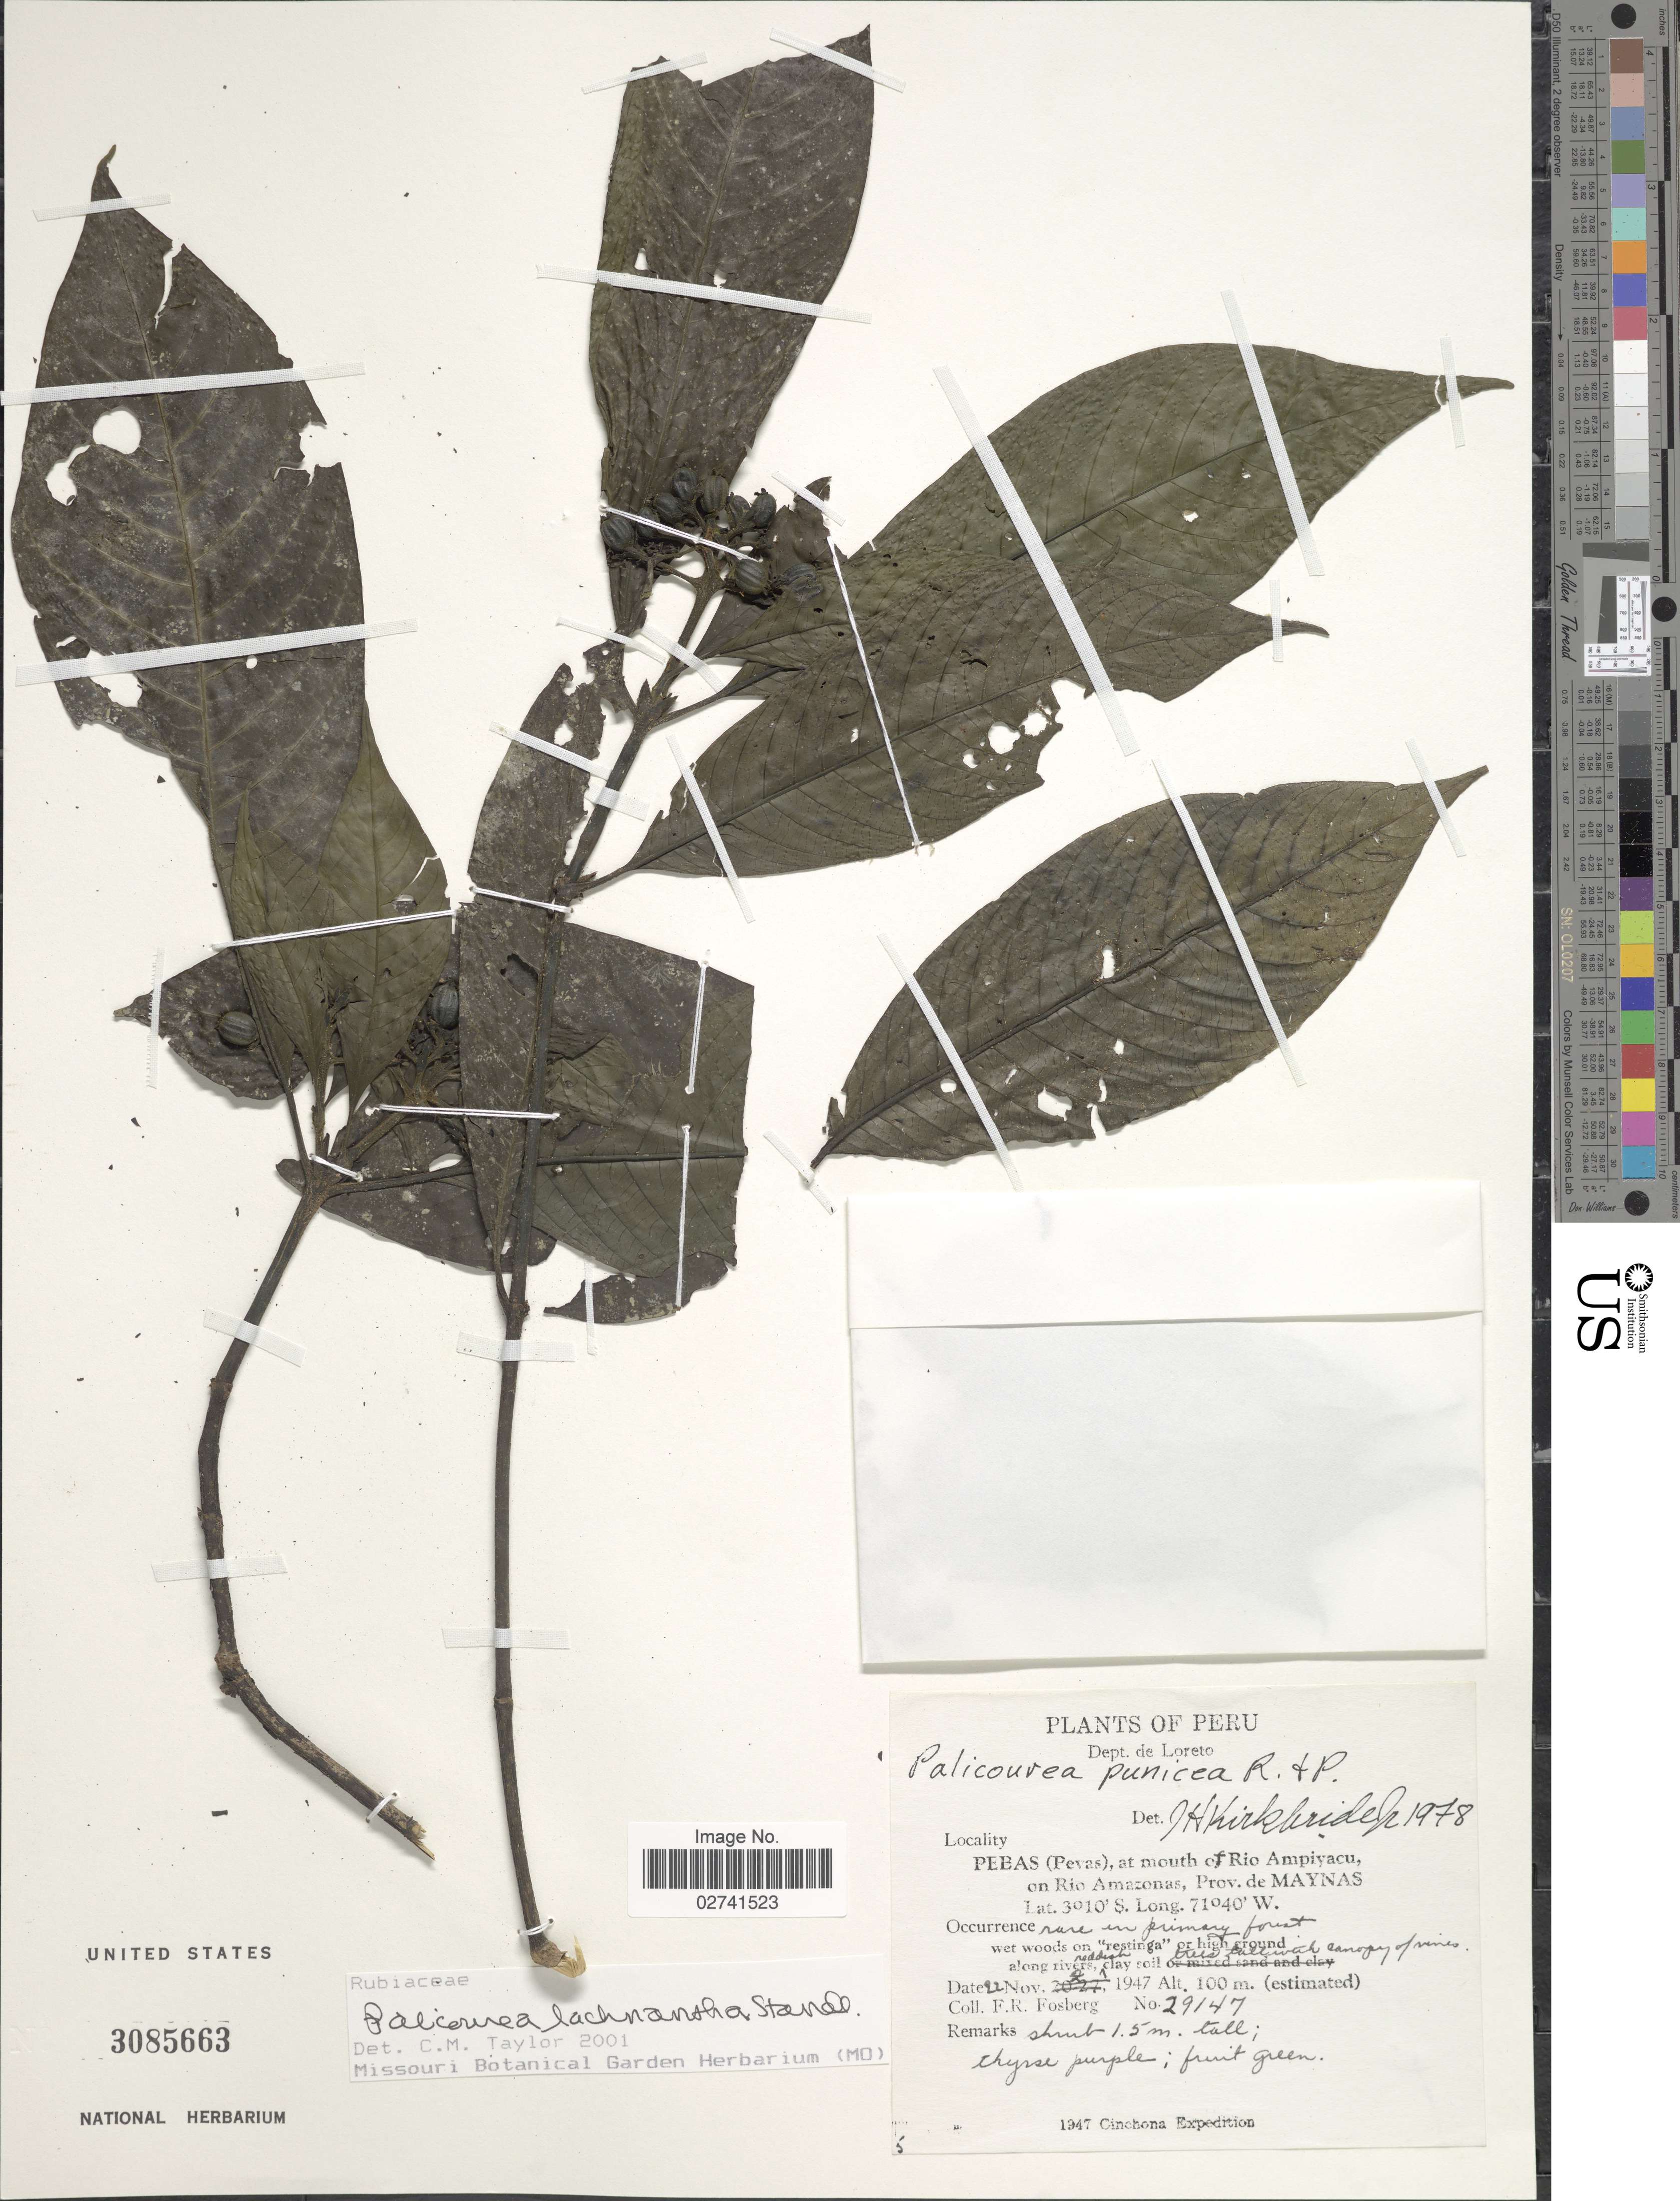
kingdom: Plantae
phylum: Tracheophyta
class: Magnoliopsida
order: Gentianales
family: Rubiaceae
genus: Palicourea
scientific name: Palicourea lachnantha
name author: Standl.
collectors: F. R. Fosberg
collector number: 29147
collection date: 1947-11-22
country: Peru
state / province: Loreto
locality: Dept. de Loreto, Pebas (Pevas), at mouth of Rio Ampiyacu, on Rio Amazonas, Prov. de Maynas, rare in primary forest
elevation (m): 100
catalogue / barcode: US 3085663